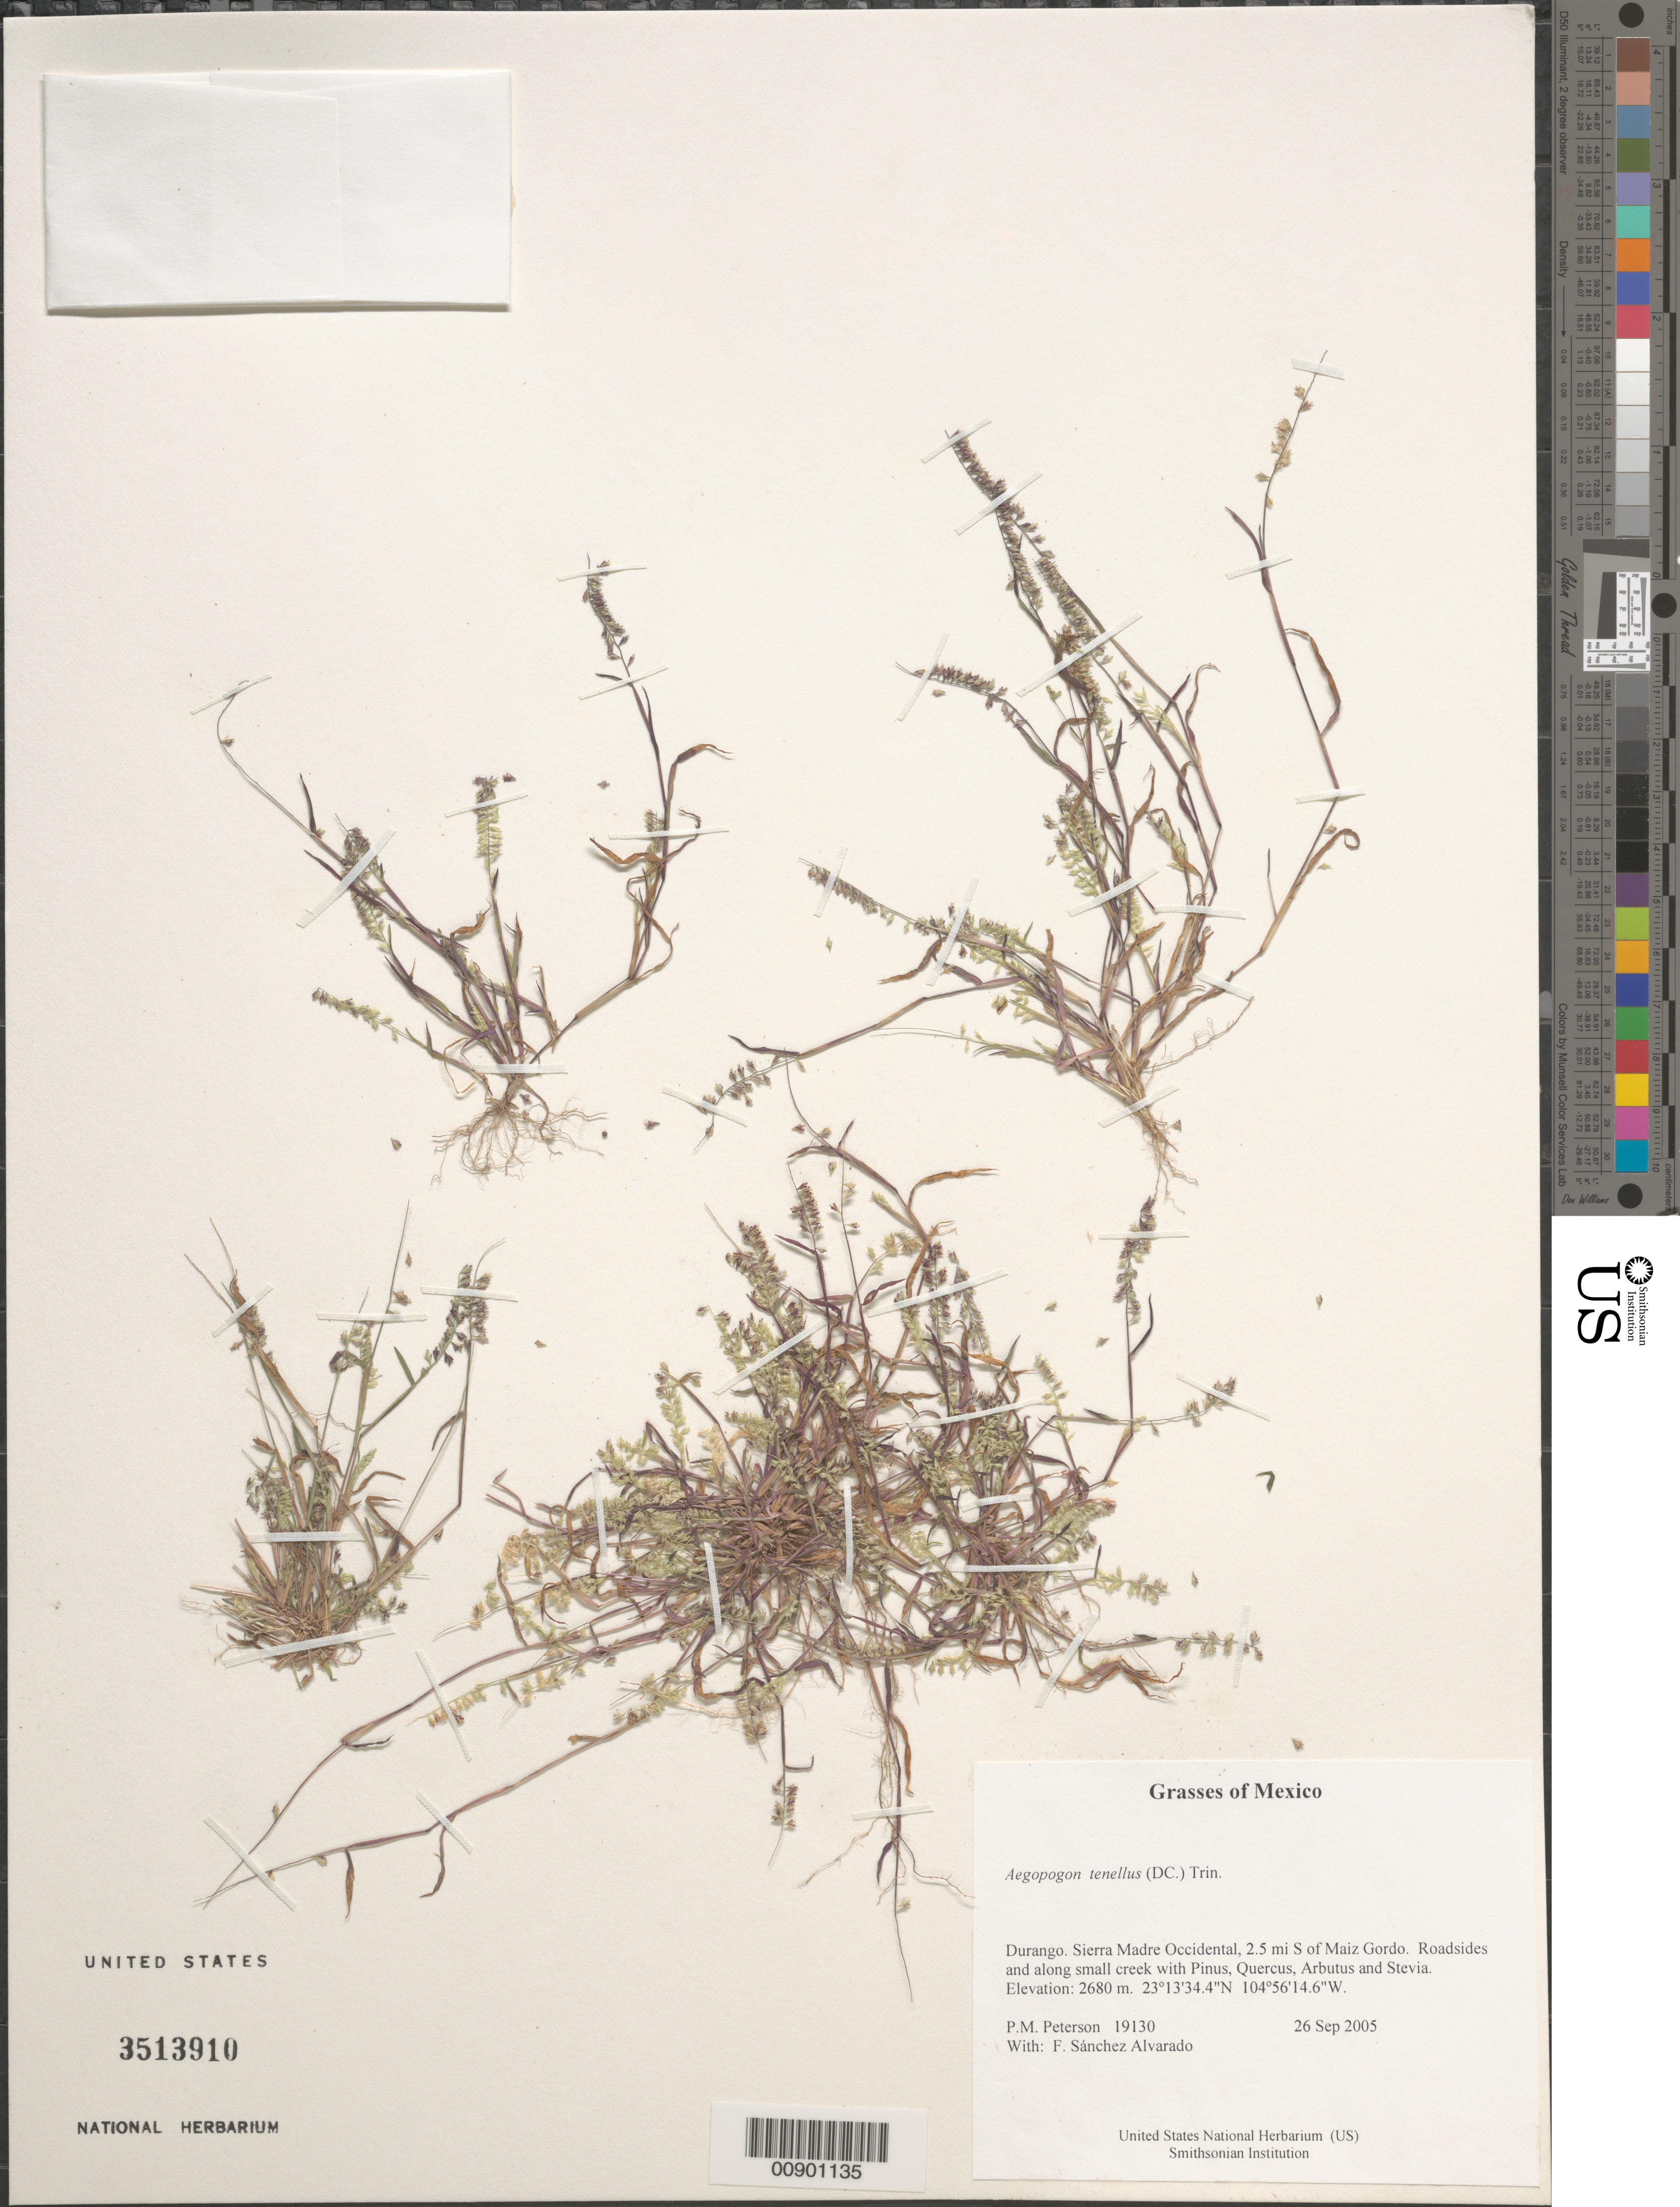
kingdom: Plantae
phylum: Tracheophyta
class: Liliopsida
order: Poales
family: Poaceae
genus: Muhlenbergia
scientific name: Muhlenbergia imperfecta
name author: (Nash) Columbus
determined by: Peterson, Paul M., (BOT), Smithsonian Institution - National Museum of Natural History (UNITED STATES)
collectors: P. M. Peterson & F. Sánchez Alvarado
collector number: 19130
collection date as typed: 26 Sep 2005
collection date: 2005-09-26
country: Mexico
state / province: Durango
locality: Sierra Madre Occidental, 2.5 mi S of Maiz Gordo. Roadsides and along small creek with Pinus, Quercus, Arbutus and Stevia.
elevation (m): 2680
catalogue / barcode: US 3513910